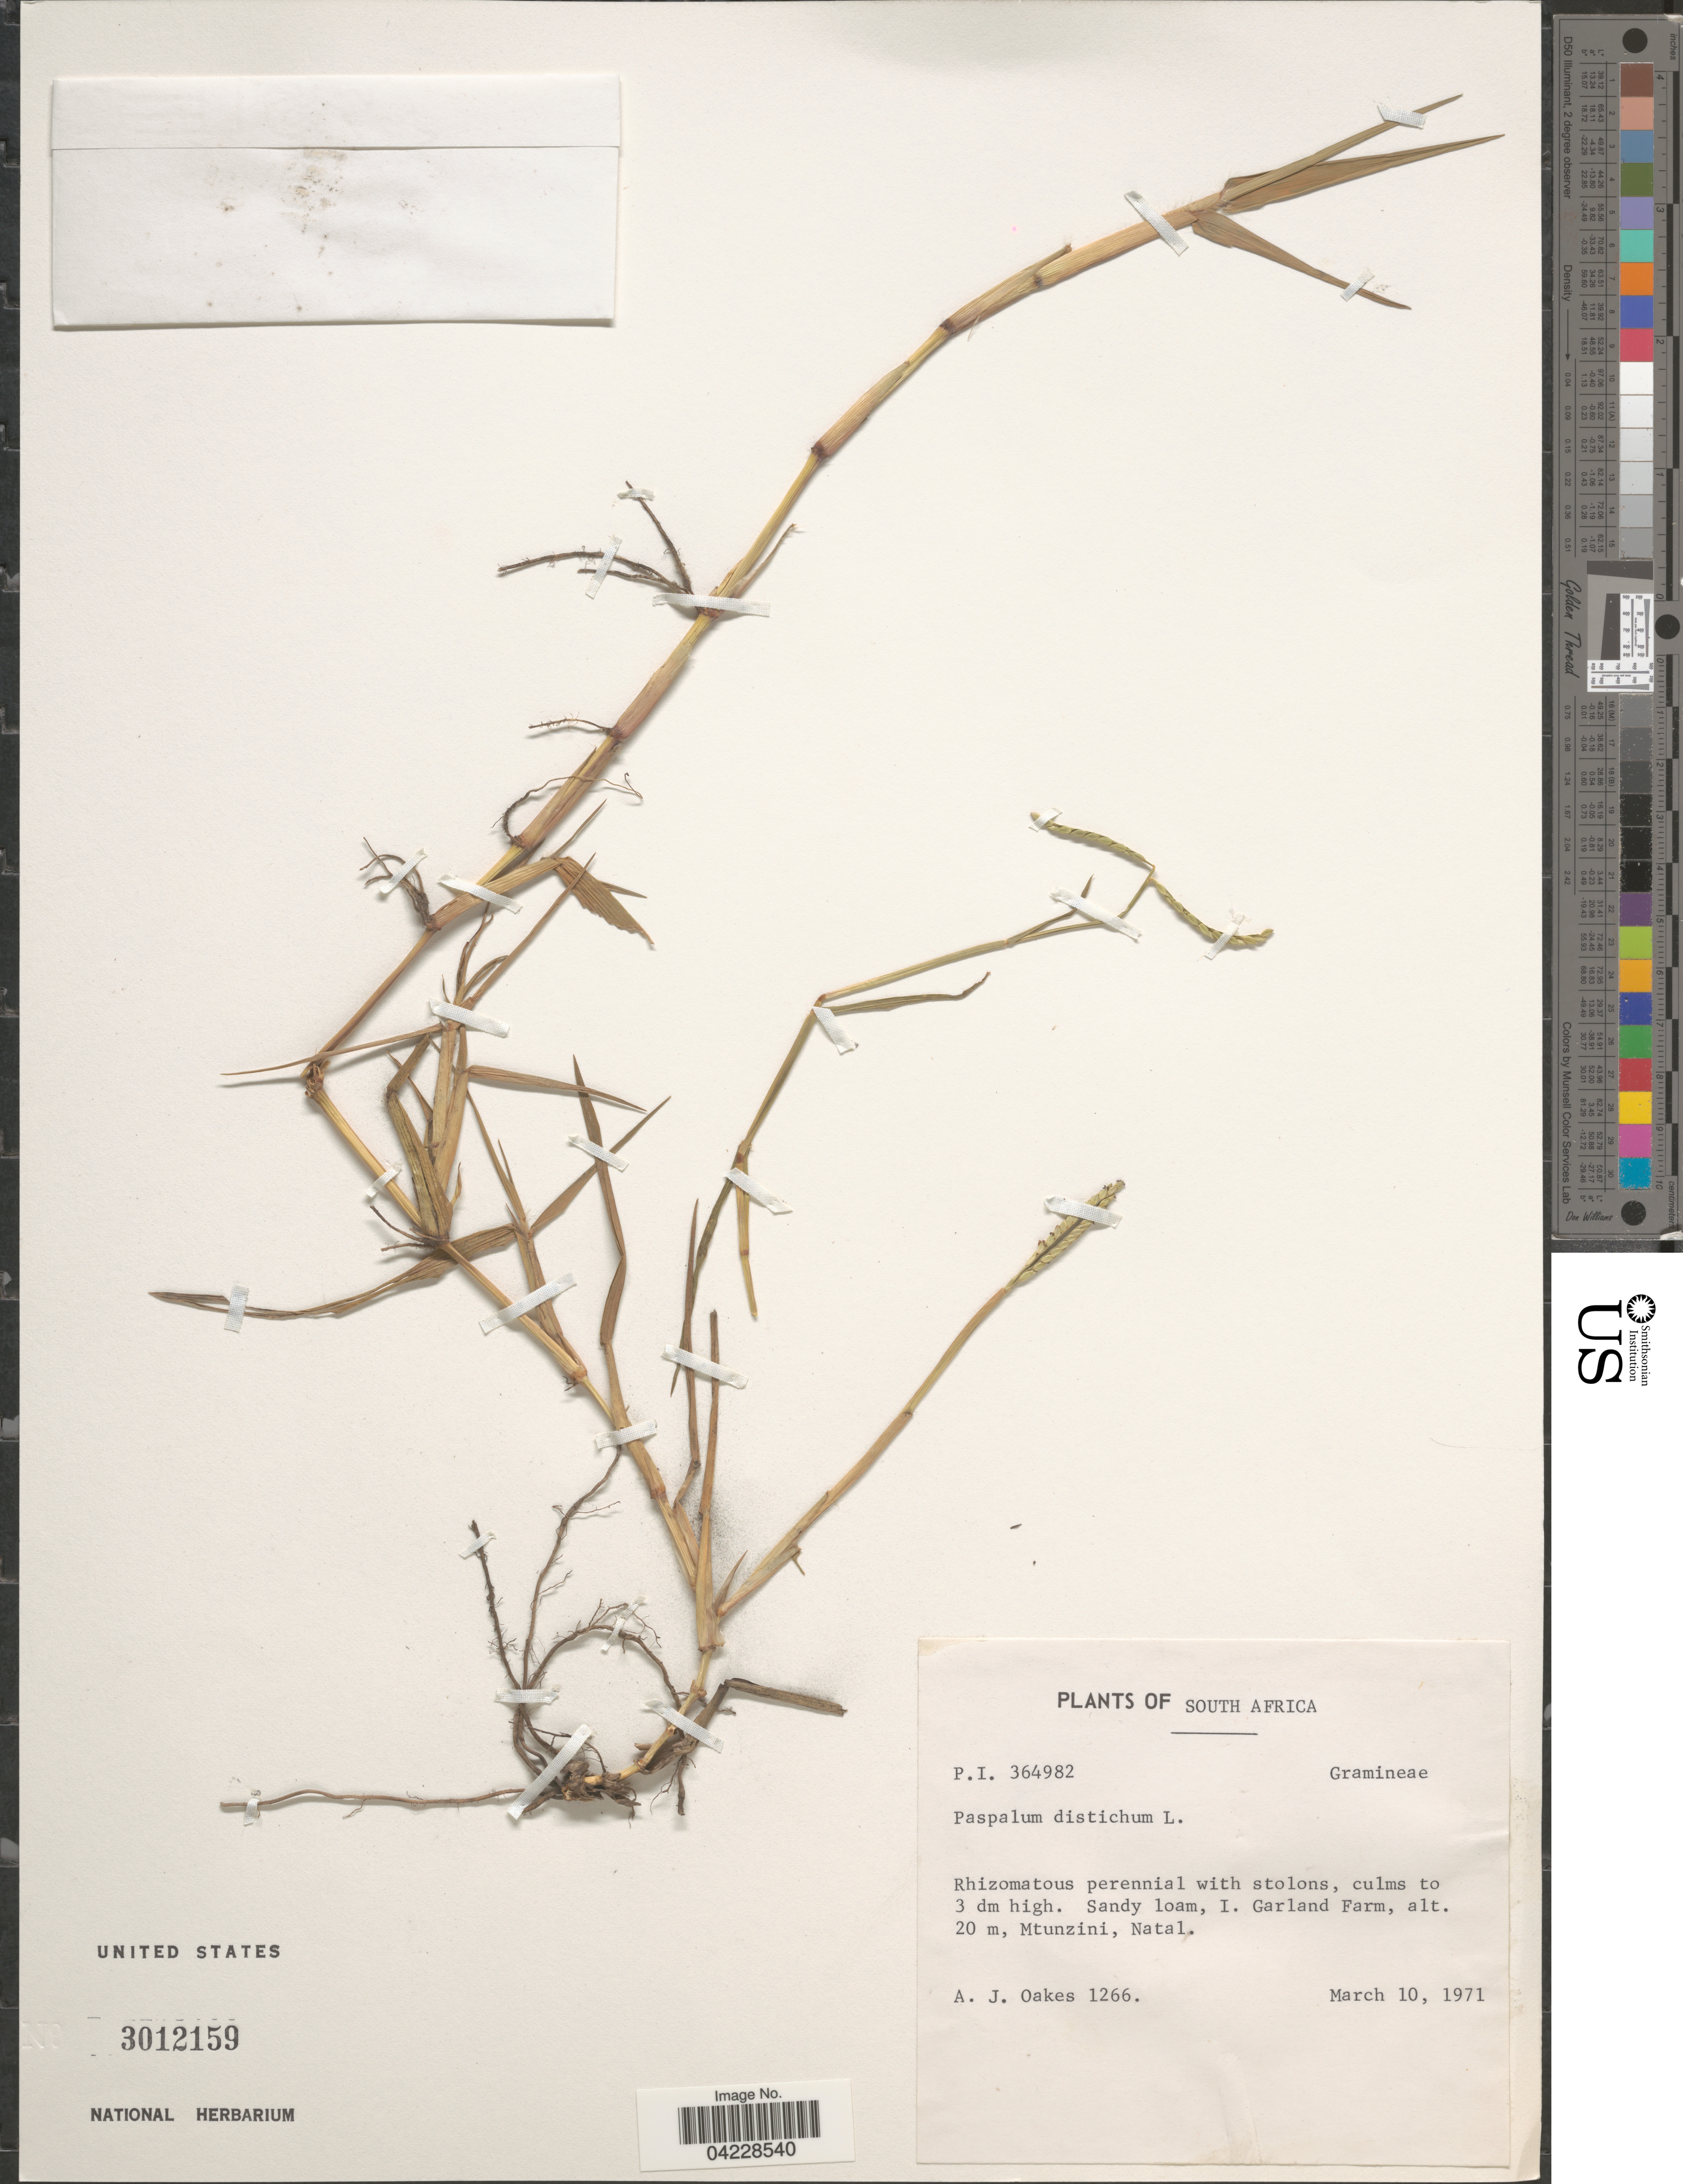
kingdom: Plantae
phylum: Tracheophyta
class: Liliopsida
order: Poales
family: Poaceae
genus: Paspalum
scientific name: Paspalum distichum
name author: L.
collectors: A. Oakes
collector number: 1266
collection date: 1971-03-10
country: South Africa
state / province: KwaZulu-Natal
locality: I. Garland Farm, Mtunzini, Natal.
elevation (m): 20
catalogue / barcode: US 3012159